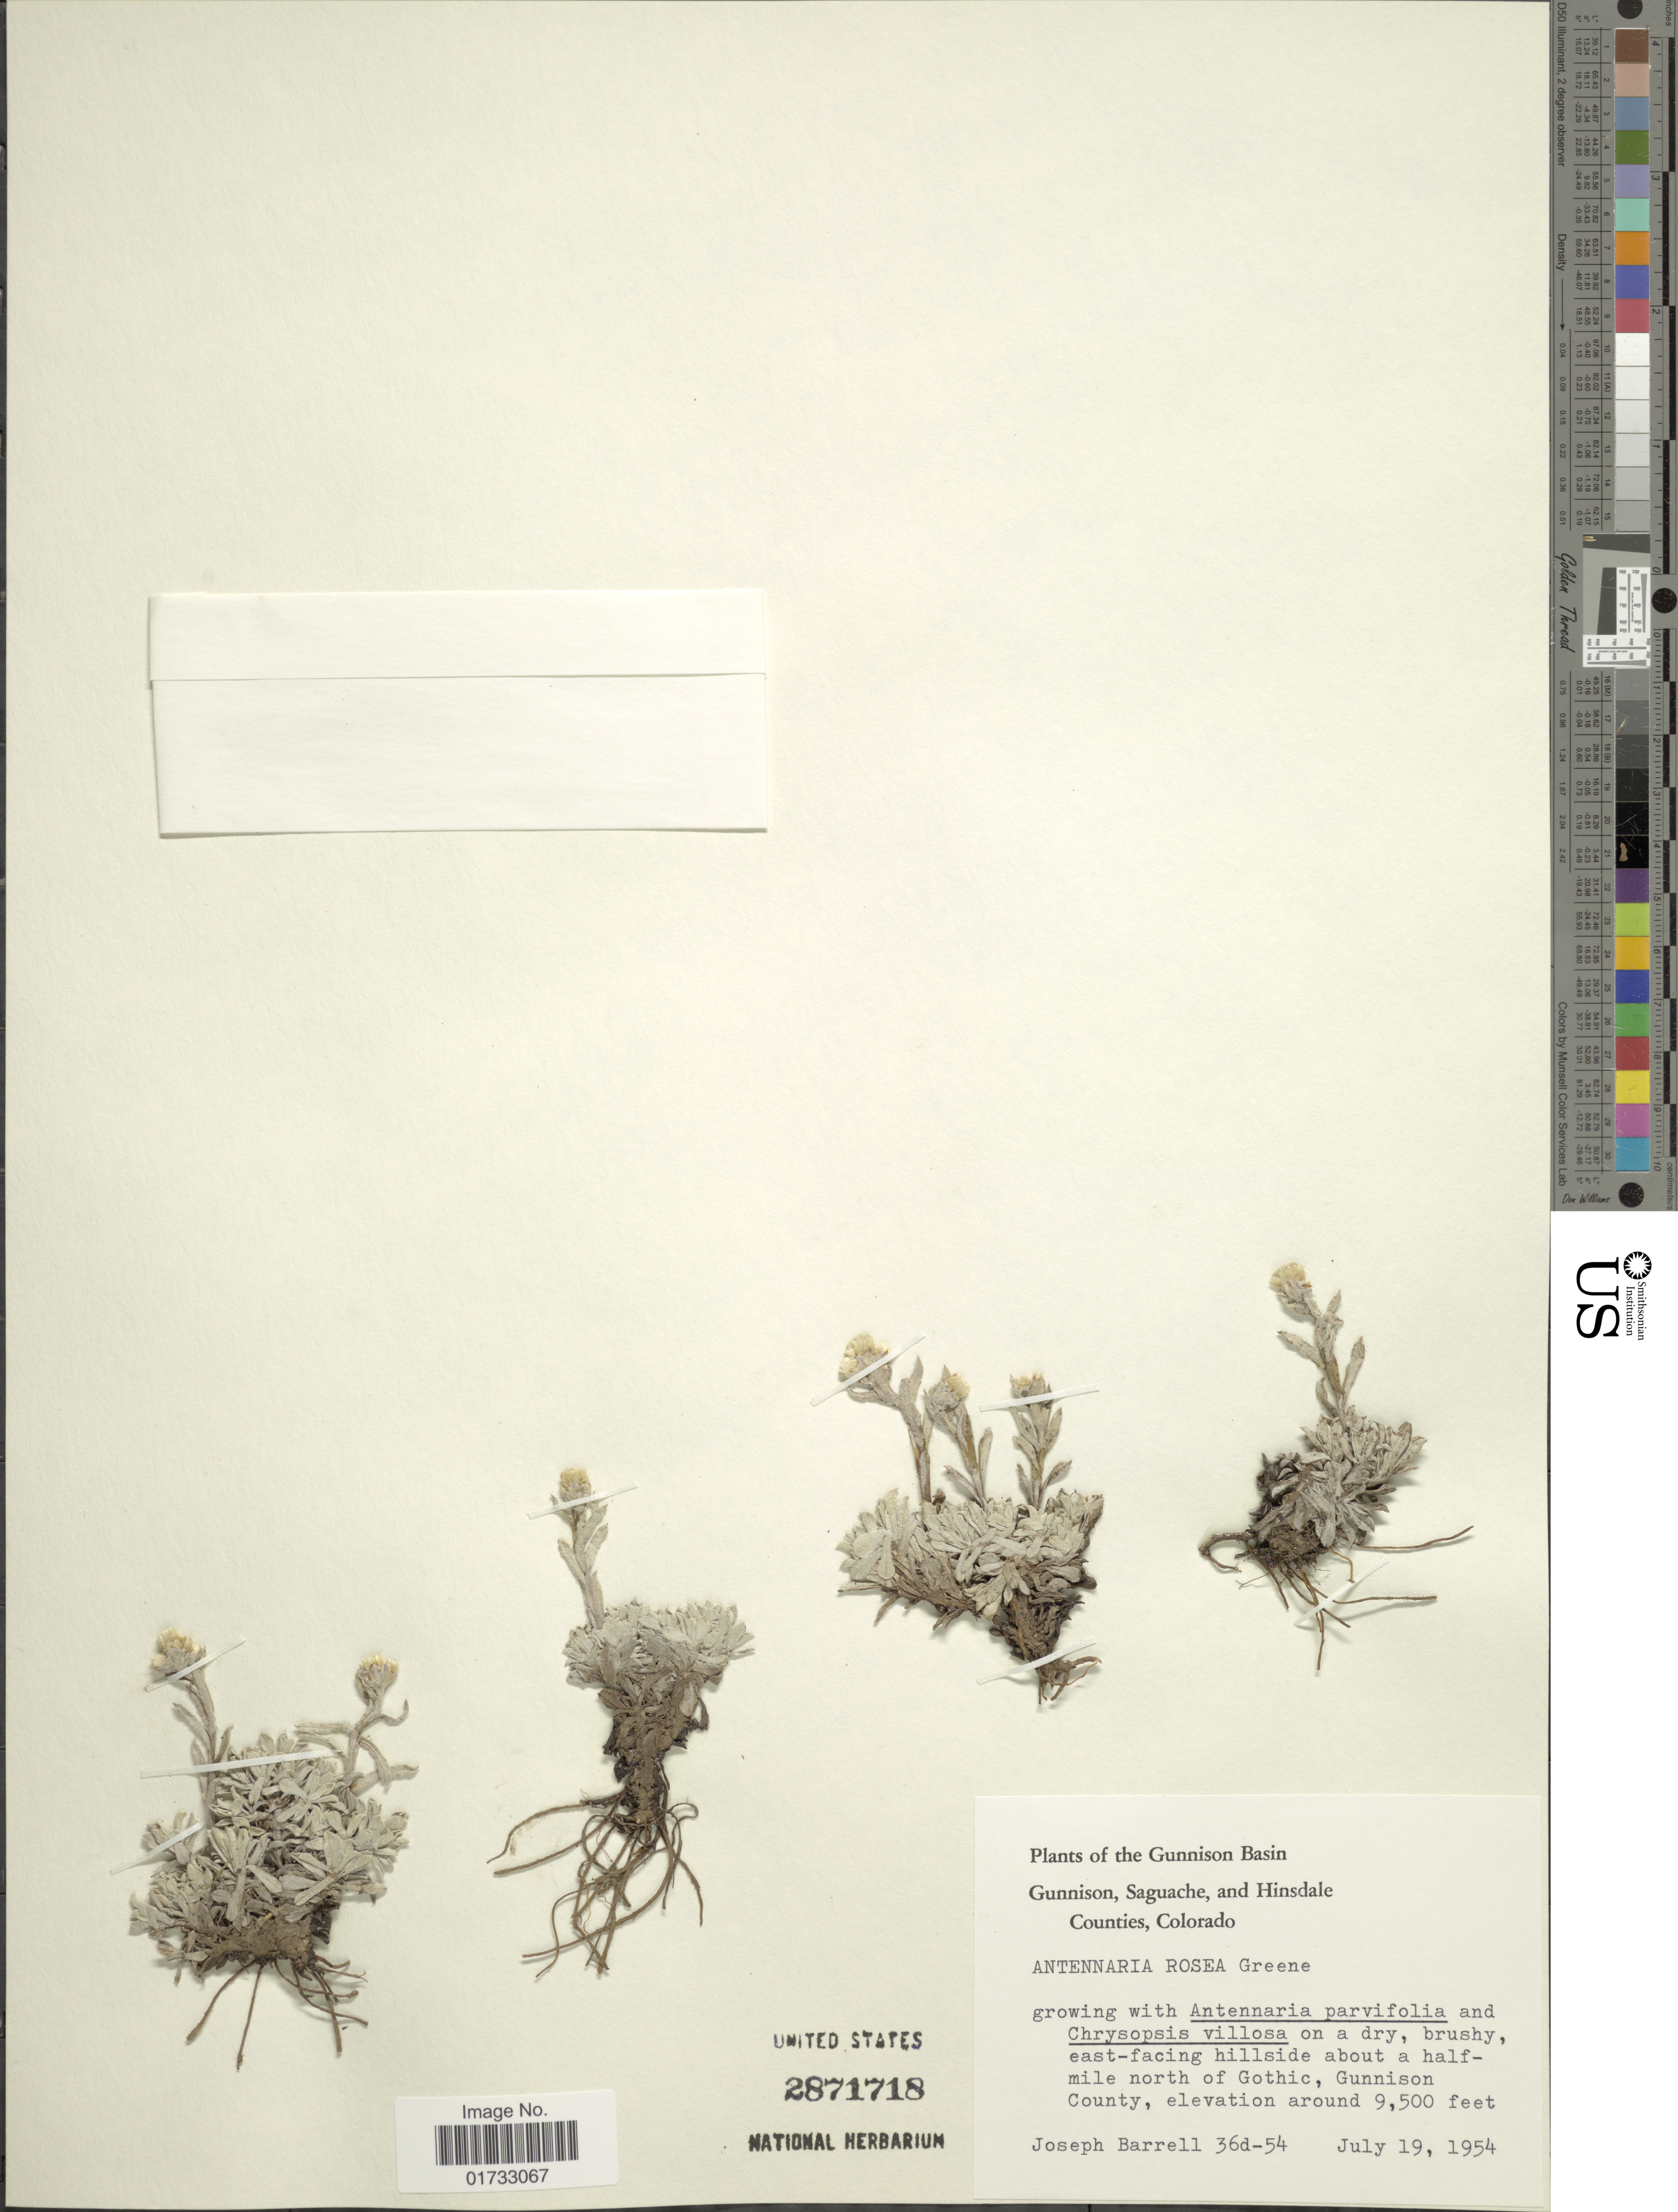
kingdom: Plantae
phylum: Tracheophyta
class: Magnoliopsida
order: Asterales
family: Asteraceae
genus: Antennaria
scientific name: Antennaria rosea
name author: Greene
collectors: J. Barrell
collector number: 36d-54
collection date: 1954-07-19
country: United States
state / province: Colorado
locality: Gunnison Basin, east- facing hillside about a half-mile north of Gothic, Gunnison County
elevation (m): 2896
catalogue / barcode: US 2871718